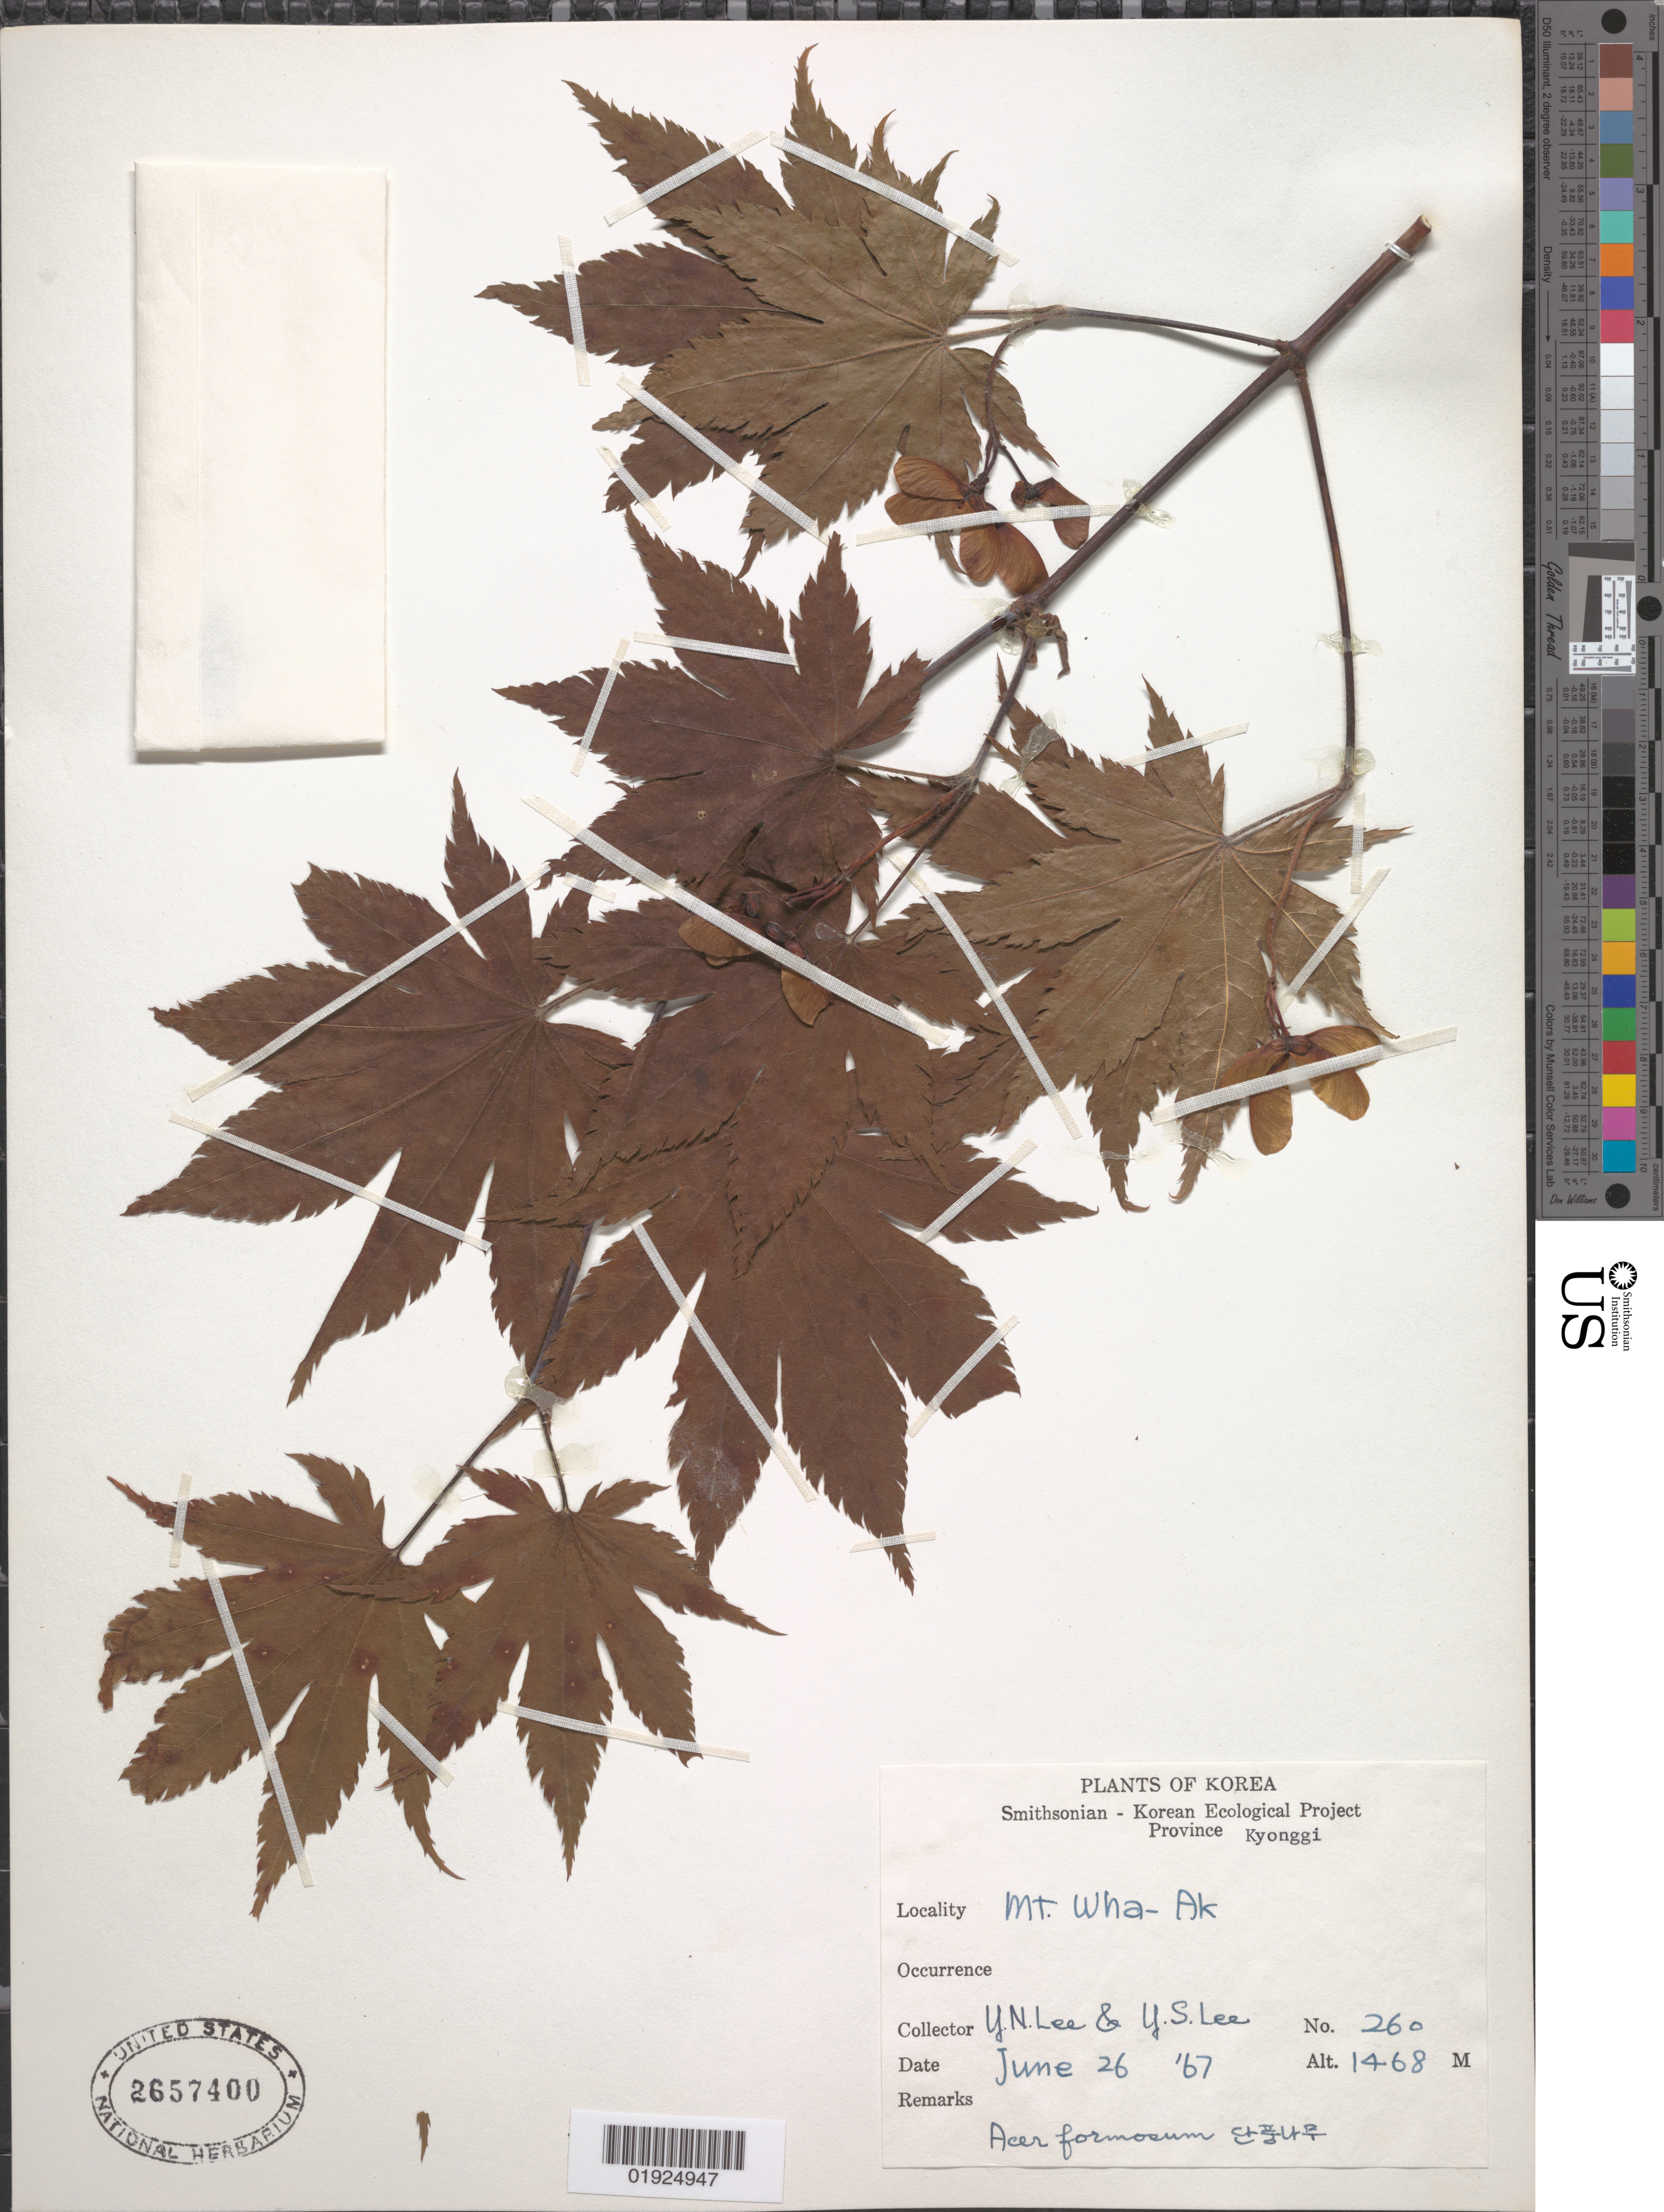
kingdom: Plantae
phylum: Tracheophyta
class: Magnoliopsida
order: Sapindales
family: Sapindaceae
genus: Acer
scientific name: Acer palmatum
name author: Thunb.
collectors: Y. N. Lee & Y. S. Lee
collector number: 260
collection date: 1967-06-26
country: South Korea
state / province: Gyeonggi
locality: Kyonggi [Gyeonggi-do], Mt. Wha-Ak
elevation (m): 1428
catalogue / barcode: US 2657400